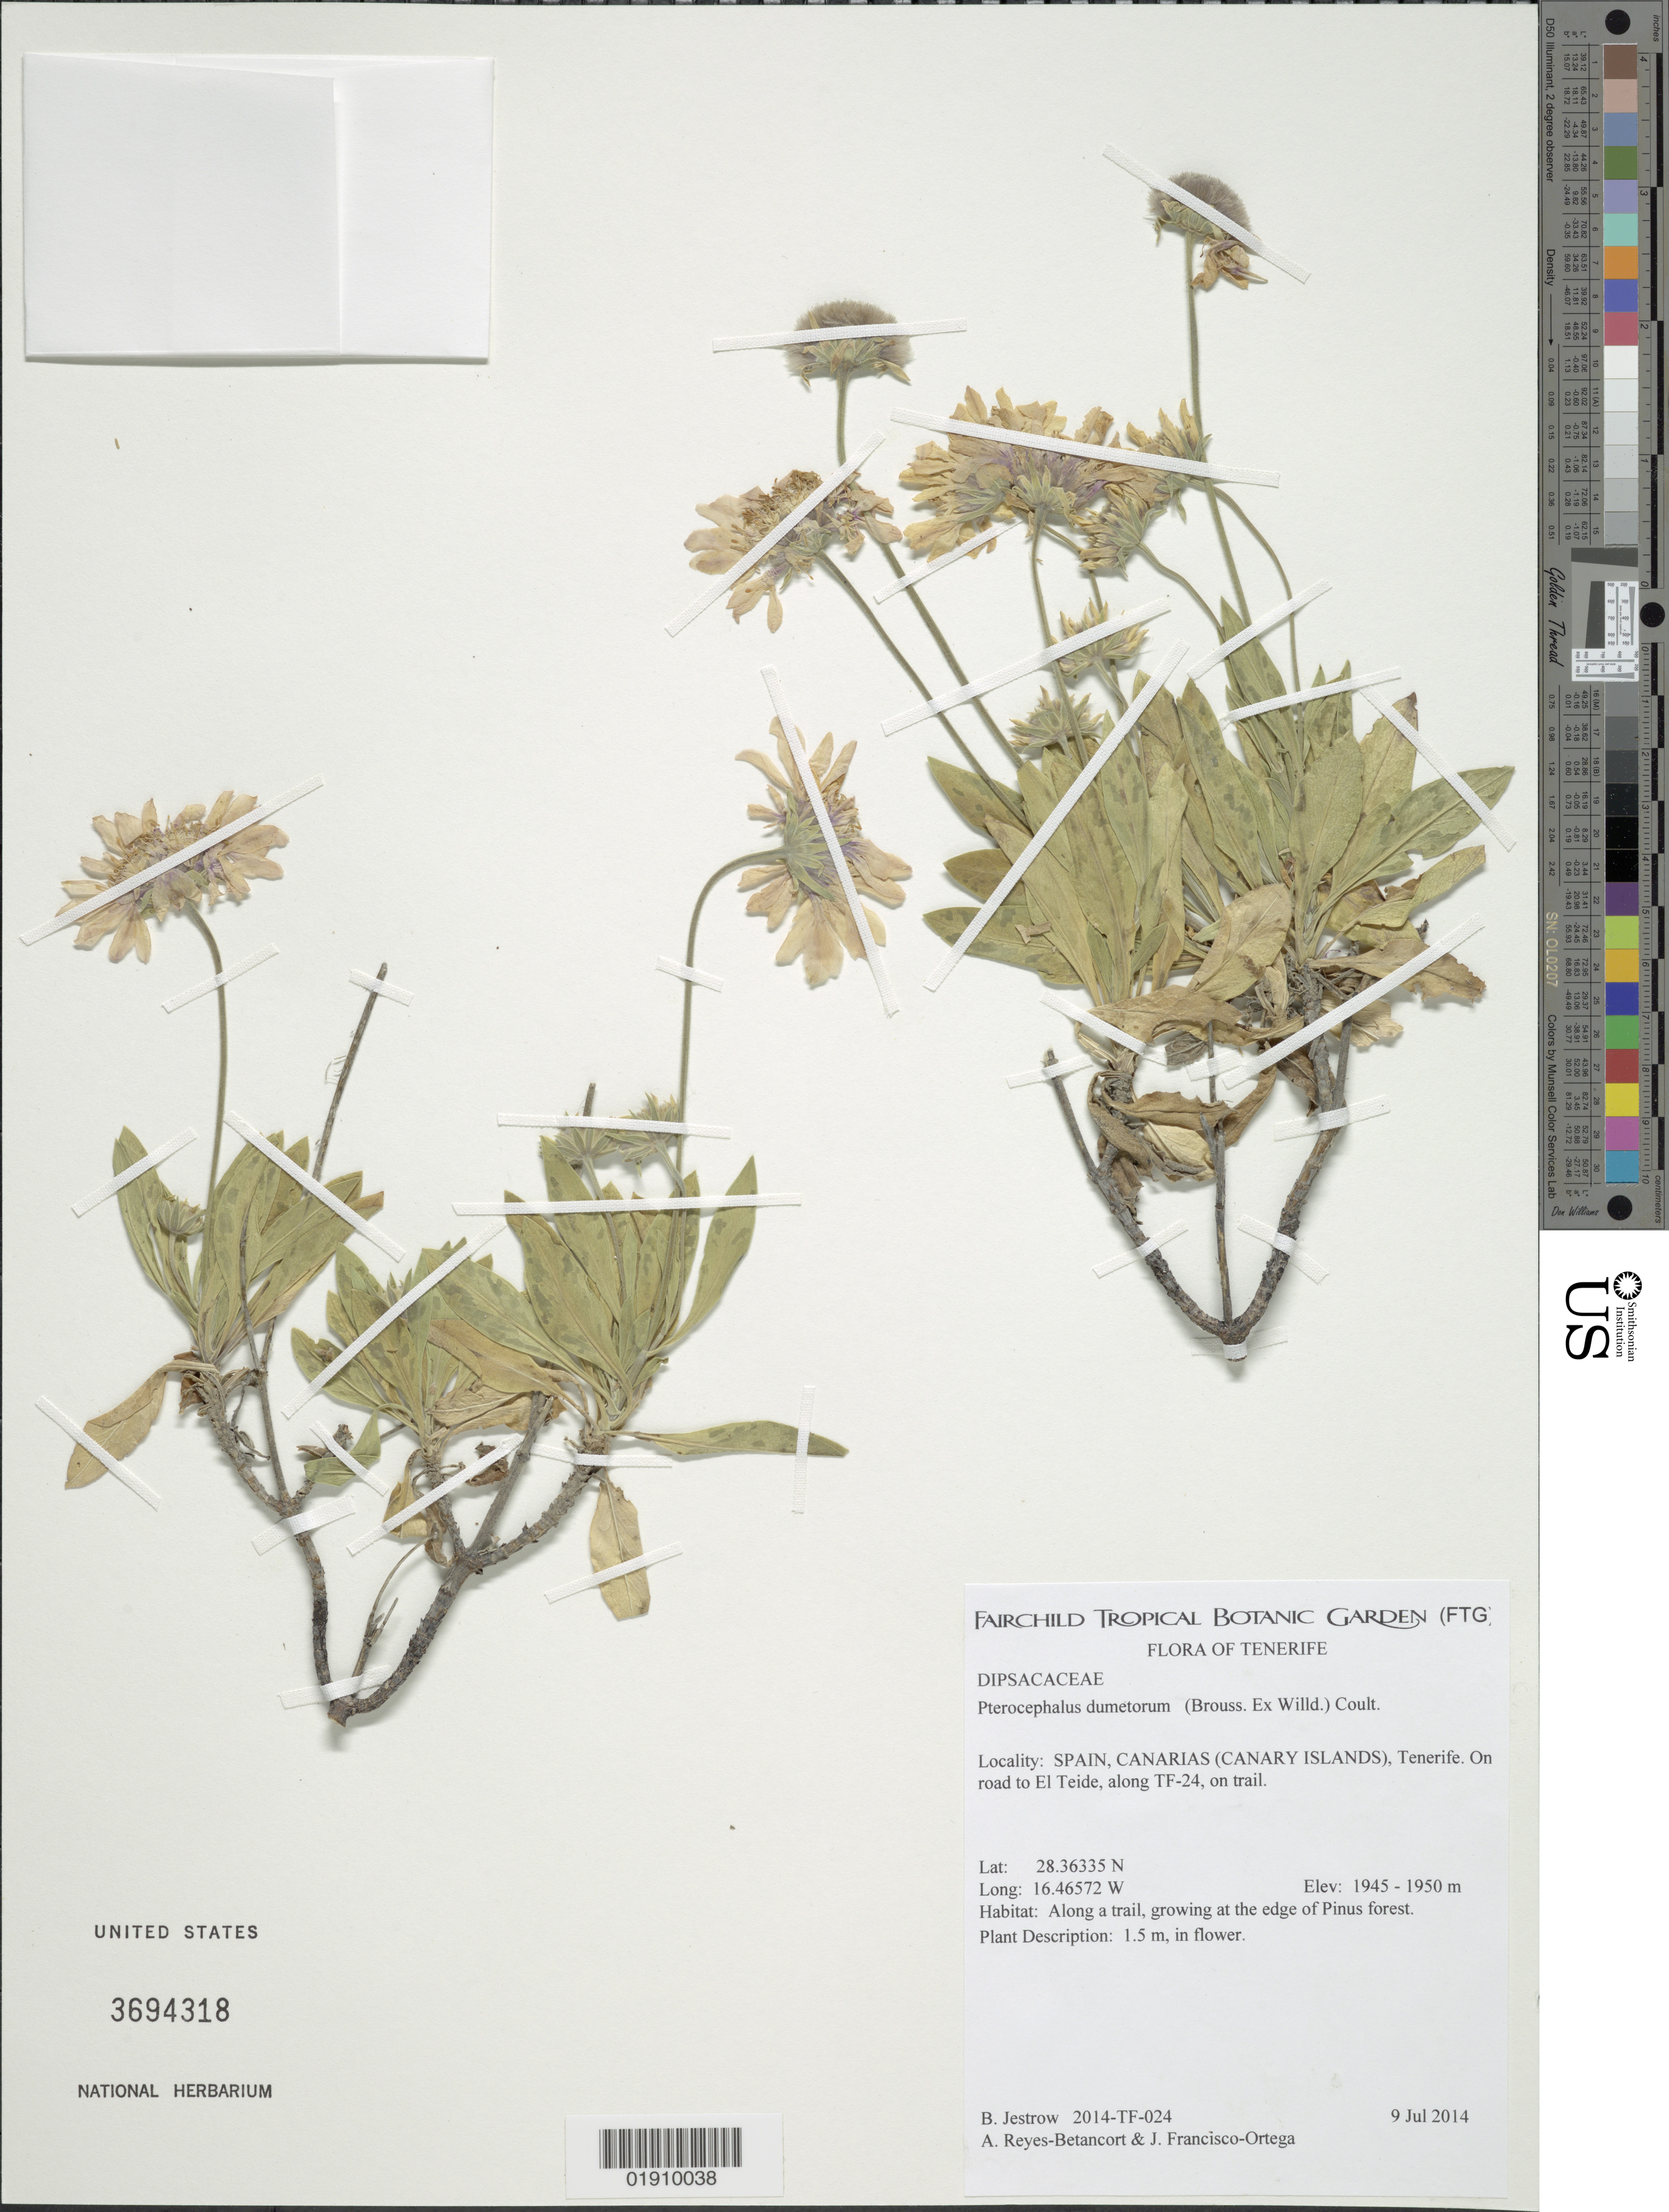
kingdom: Plantae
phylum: Tracheophyta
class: Magnoliopsida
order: Dipsacales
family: Caprifoliaceae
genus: Pterocephalus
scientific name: Pterocephalus dumetorum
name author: (Brouss. ex Willd.) J.M. Coult.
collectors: B. Jestrow, A. Santos & J. Francisco-Ortega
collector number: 2014-TF-024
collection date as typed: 9 Jul 2014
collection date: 2014-07-09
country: Spain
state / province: Canarias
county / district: Santa Cruz de Tenerife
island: Tenerife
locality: Spain, Canarias (Canary Islands), Tenerife. On road to El Teide, along TF-24, on trail.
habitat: Along a trail, growing at the edge of Pinus forest.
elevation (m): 1945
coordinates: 28.36335N, 16.46572W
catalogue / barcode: US 3694318